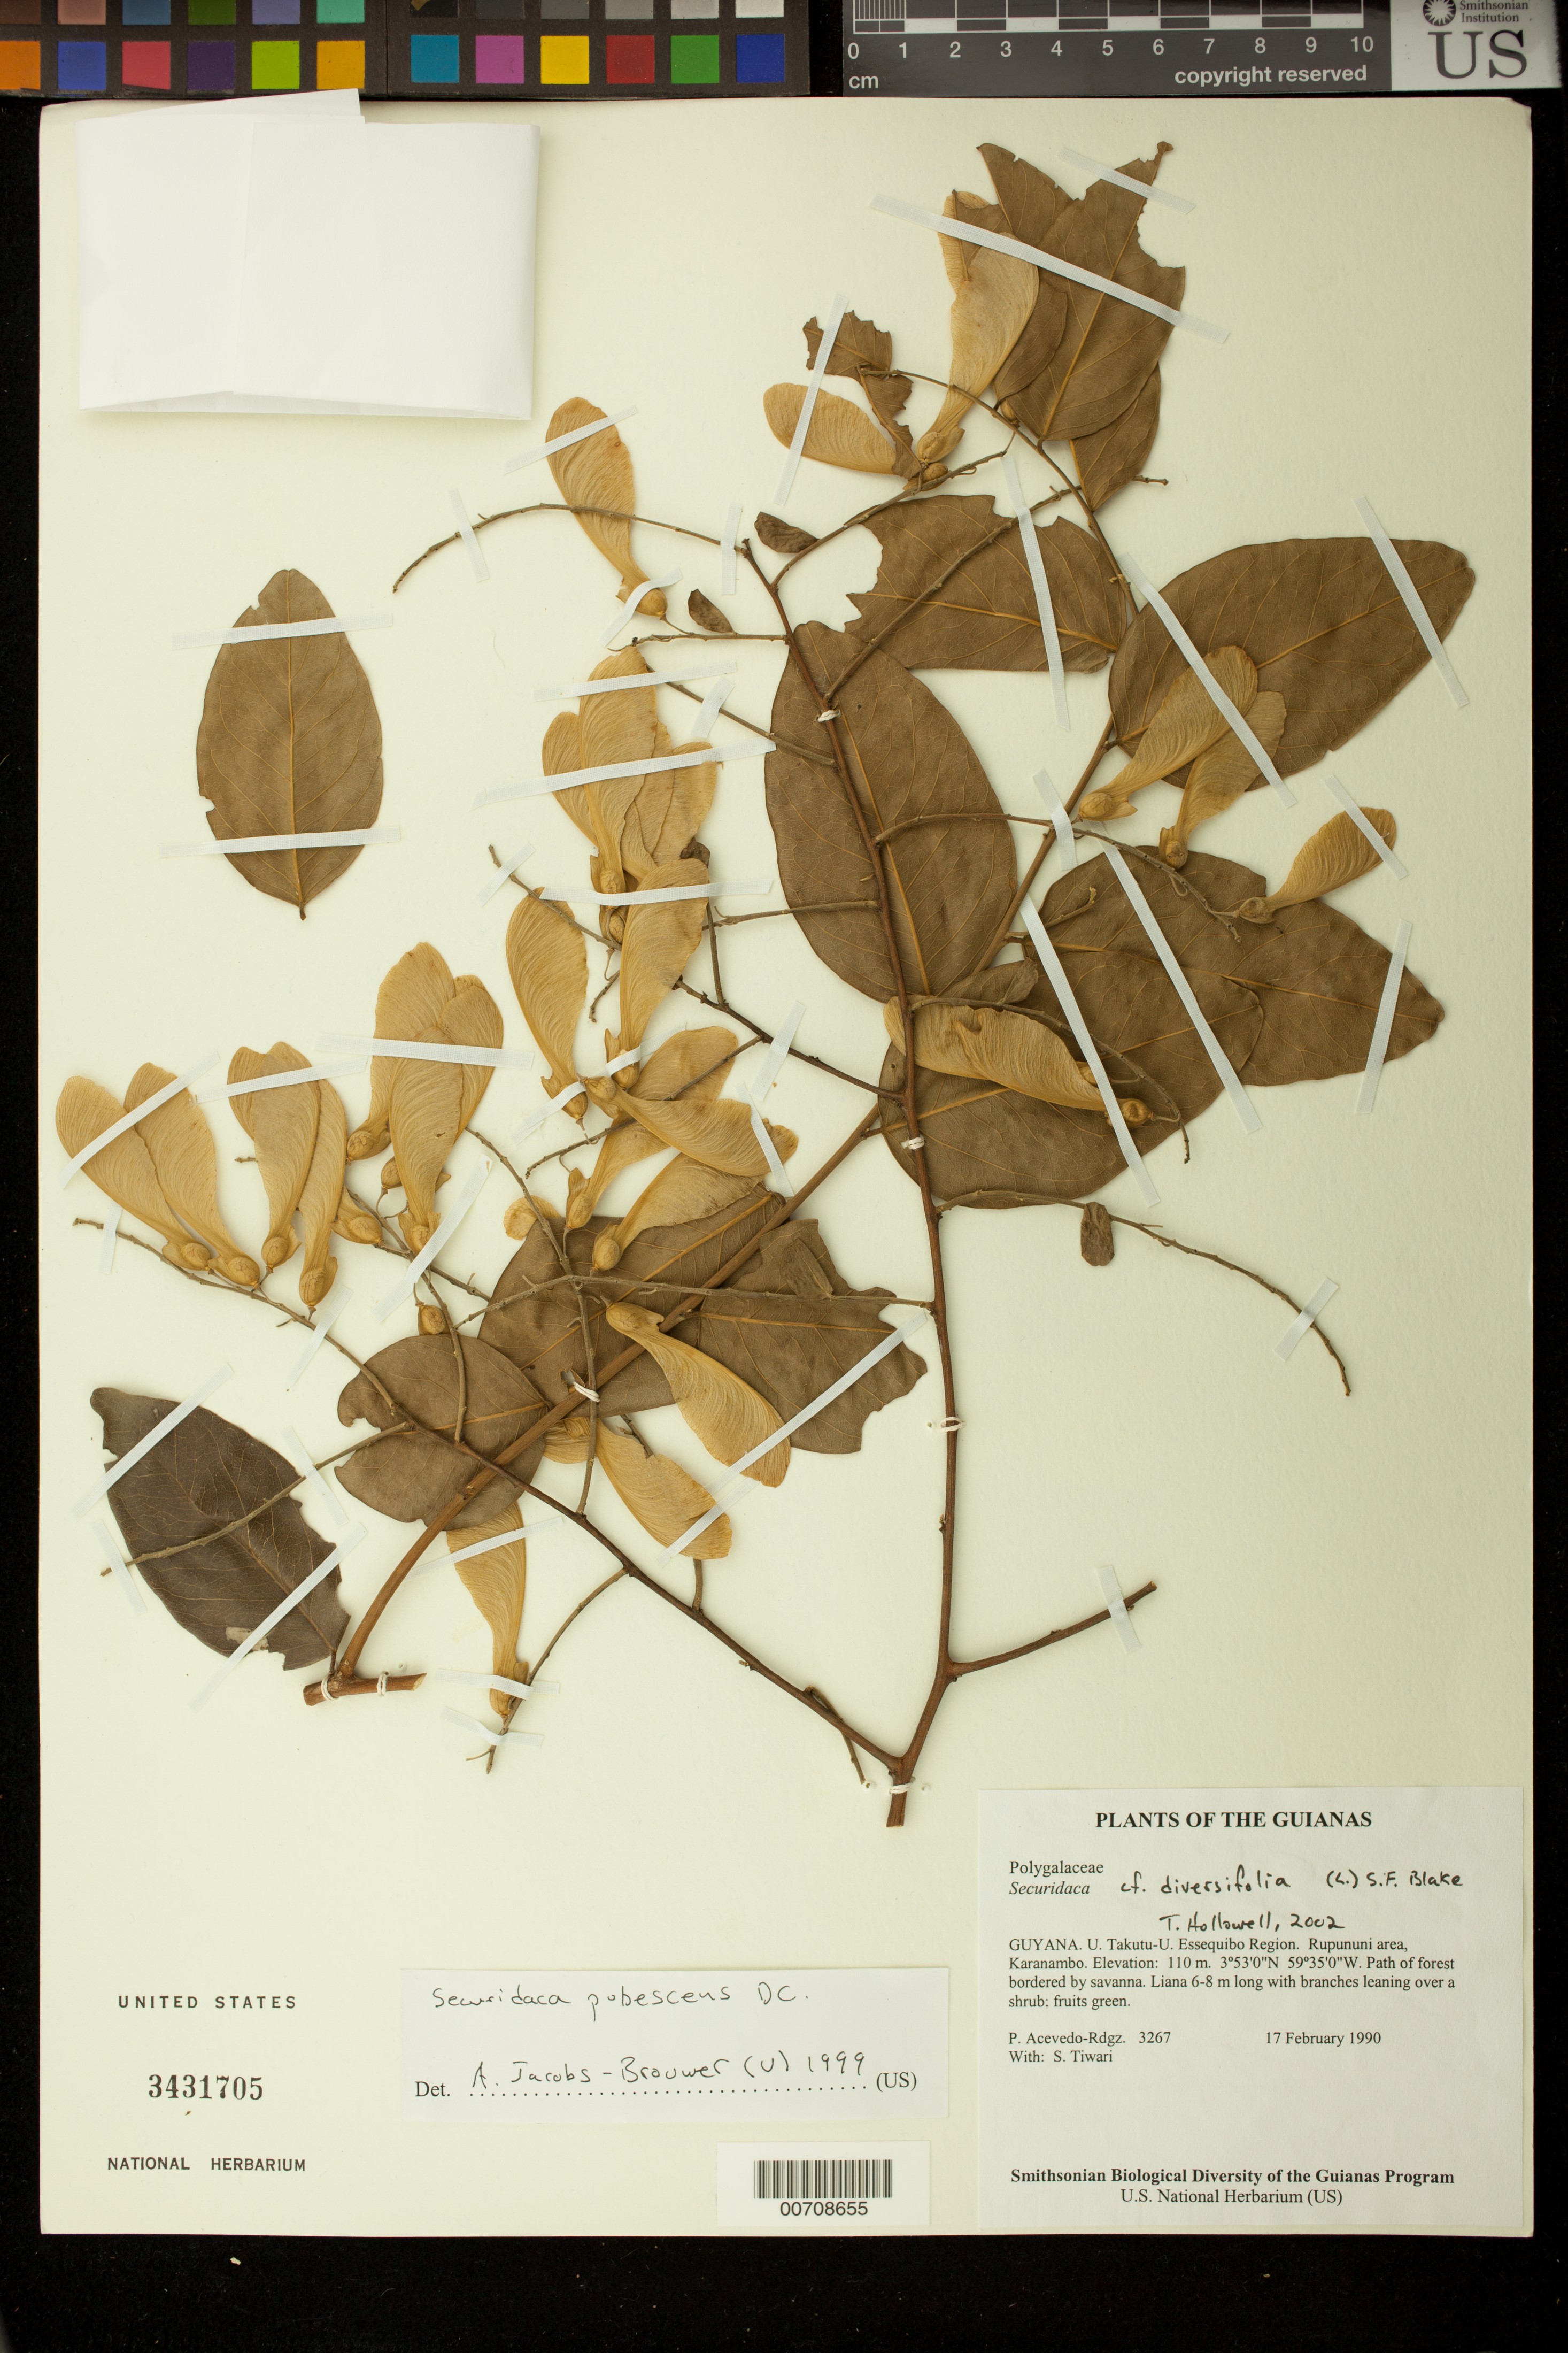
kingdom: Plantae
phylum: Tracheophyta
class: Magnoliopsida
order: Fabales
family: Polygalaceae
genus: Securidaca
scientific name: Securidaca pubescens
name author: DC.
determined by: Jacobs-Brouwer, A.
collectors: P. Acevedo-Rodr. & S. Tiwari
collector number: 3267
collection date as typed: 17 Feb 1990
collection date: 1990-02-17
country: Guyana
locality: U. Takutu - U. Essequibo. Rupununi area, Karanambo.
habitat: Path of forest bordered by savanna.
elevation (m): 110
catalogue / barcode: US 3431705